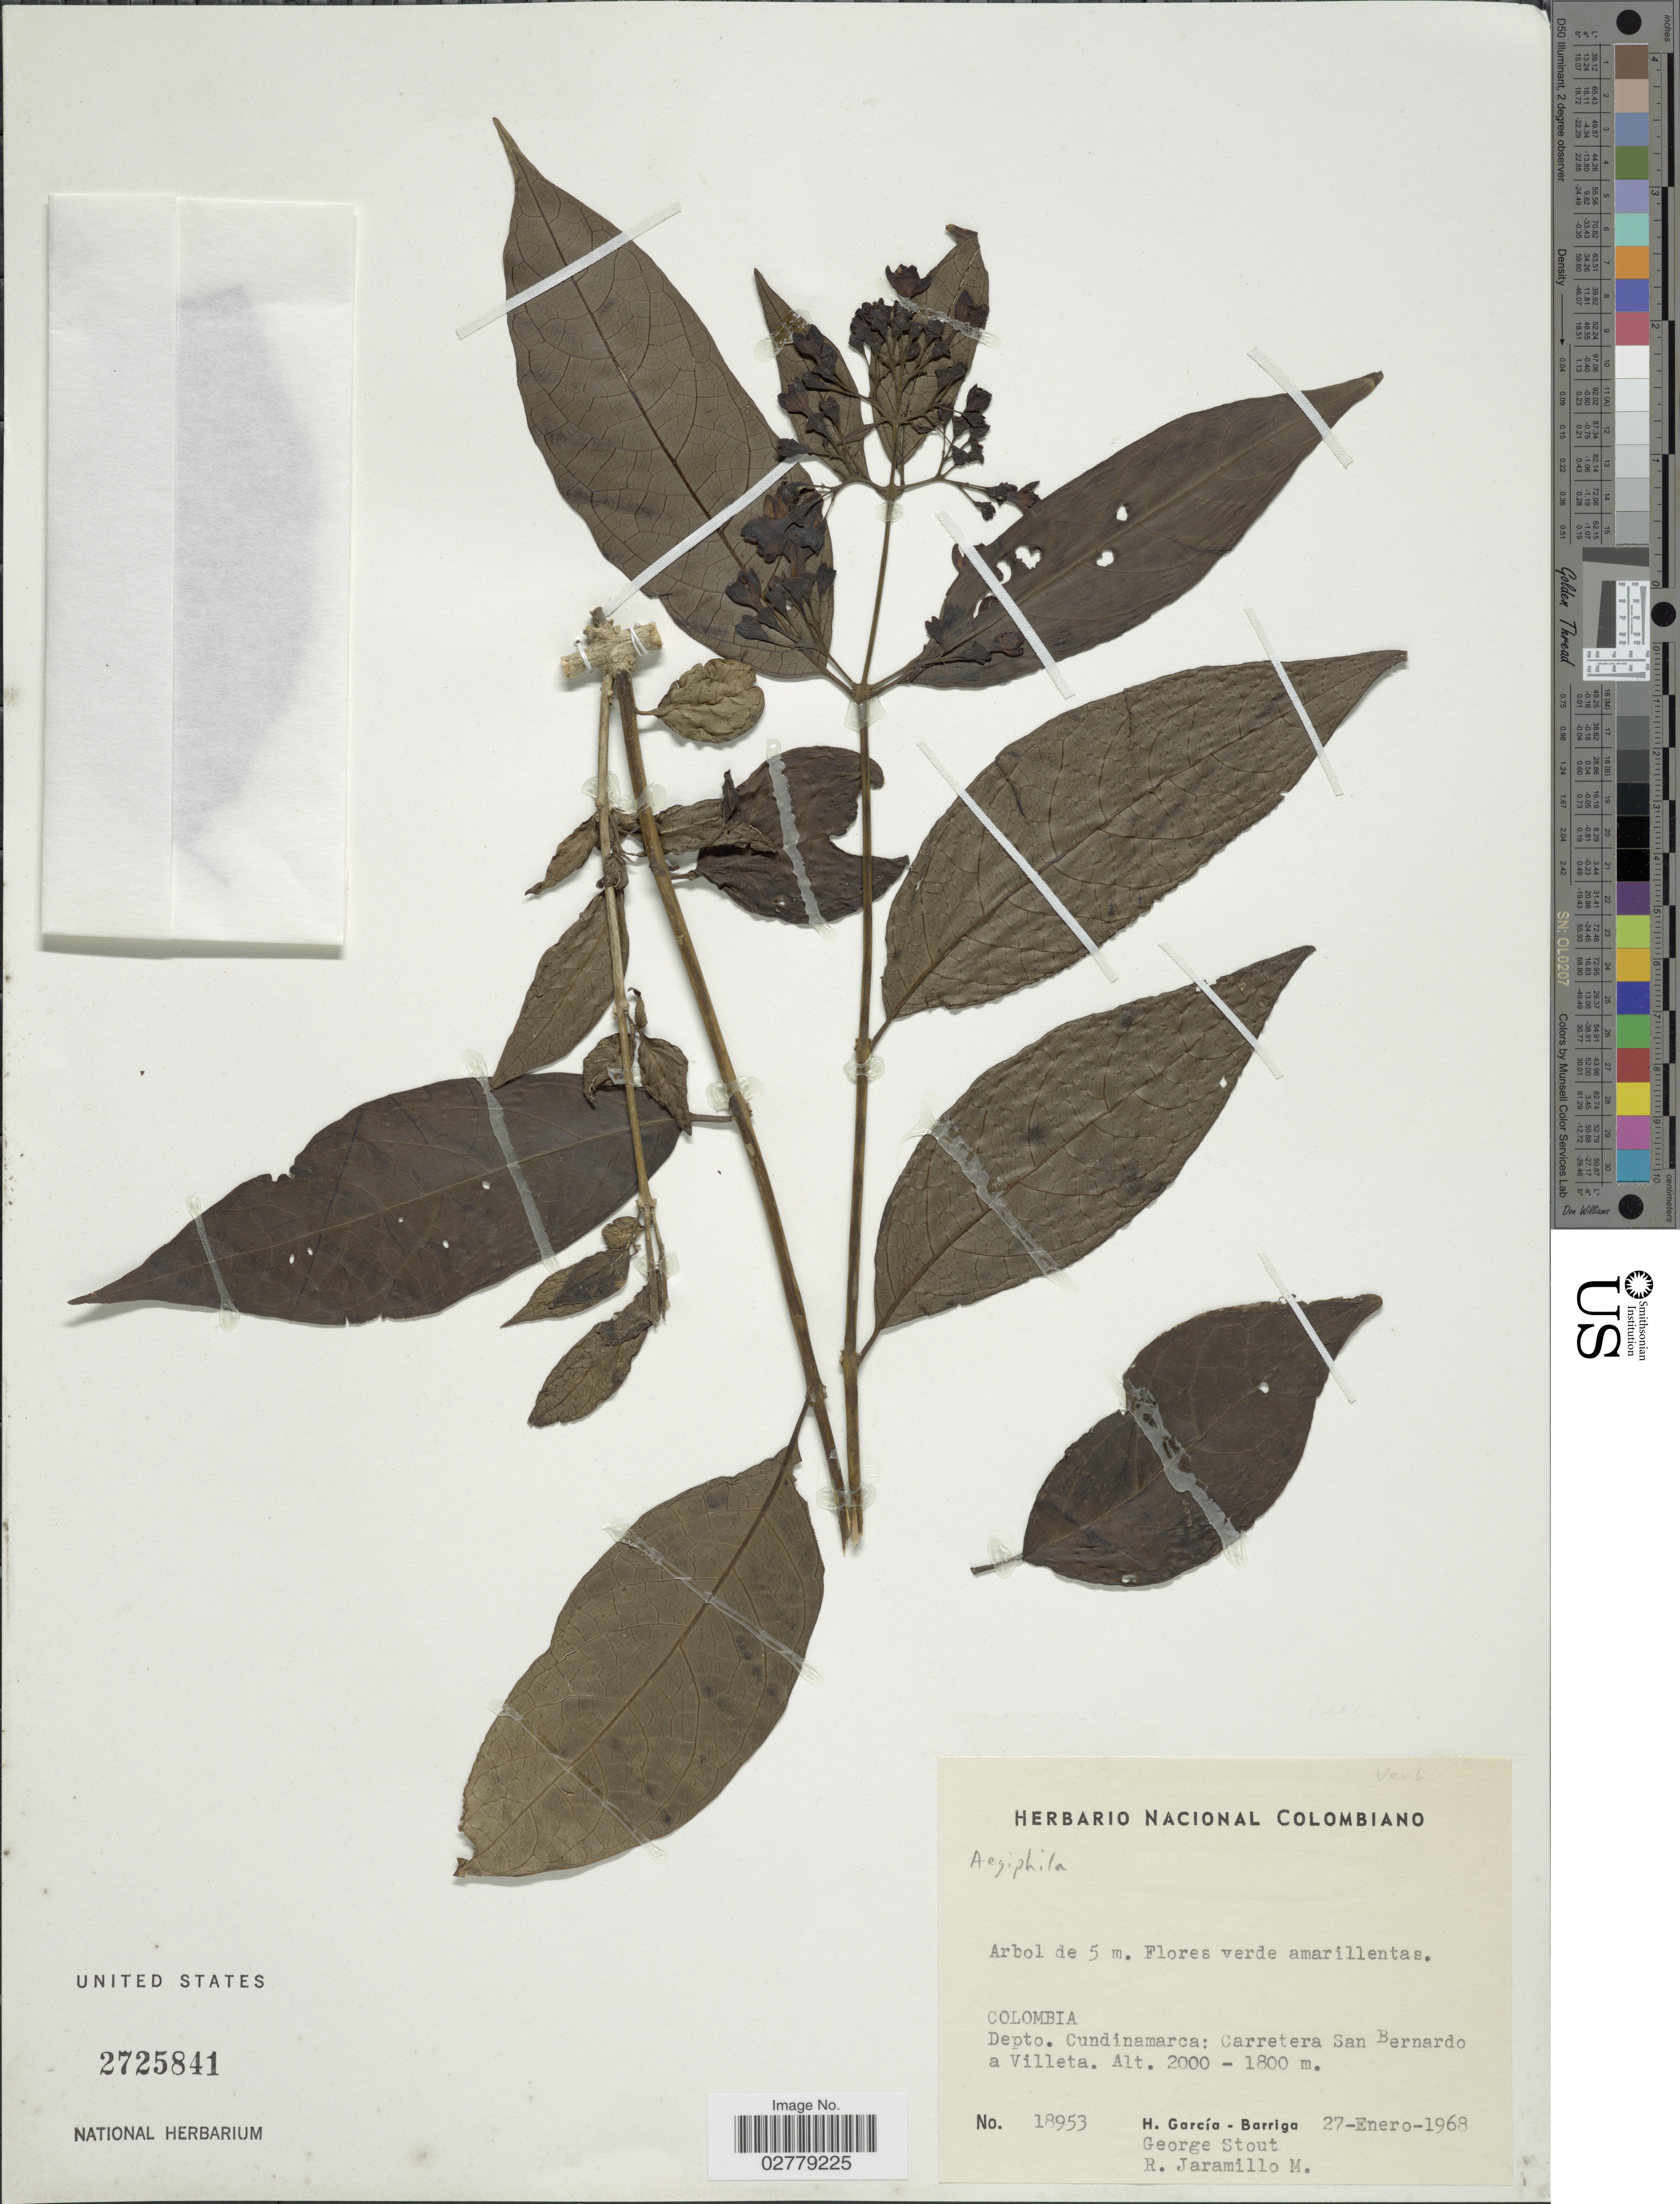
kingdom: Plantae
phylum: Tracheophyta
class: Magnoliopsida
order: Lamiales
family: Lamiaceae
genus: Aegiphila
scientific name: Aegiphila sp.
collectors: H. García Barriga, G. Stout & R. Jaramillo M.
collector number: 18953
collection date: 1968-01-27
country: Colombia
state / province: Cundinamarca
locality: Depto. Cundinamarca: Carretera San Bernardo a Villeta.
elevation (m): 1800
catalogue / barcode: US 2725841